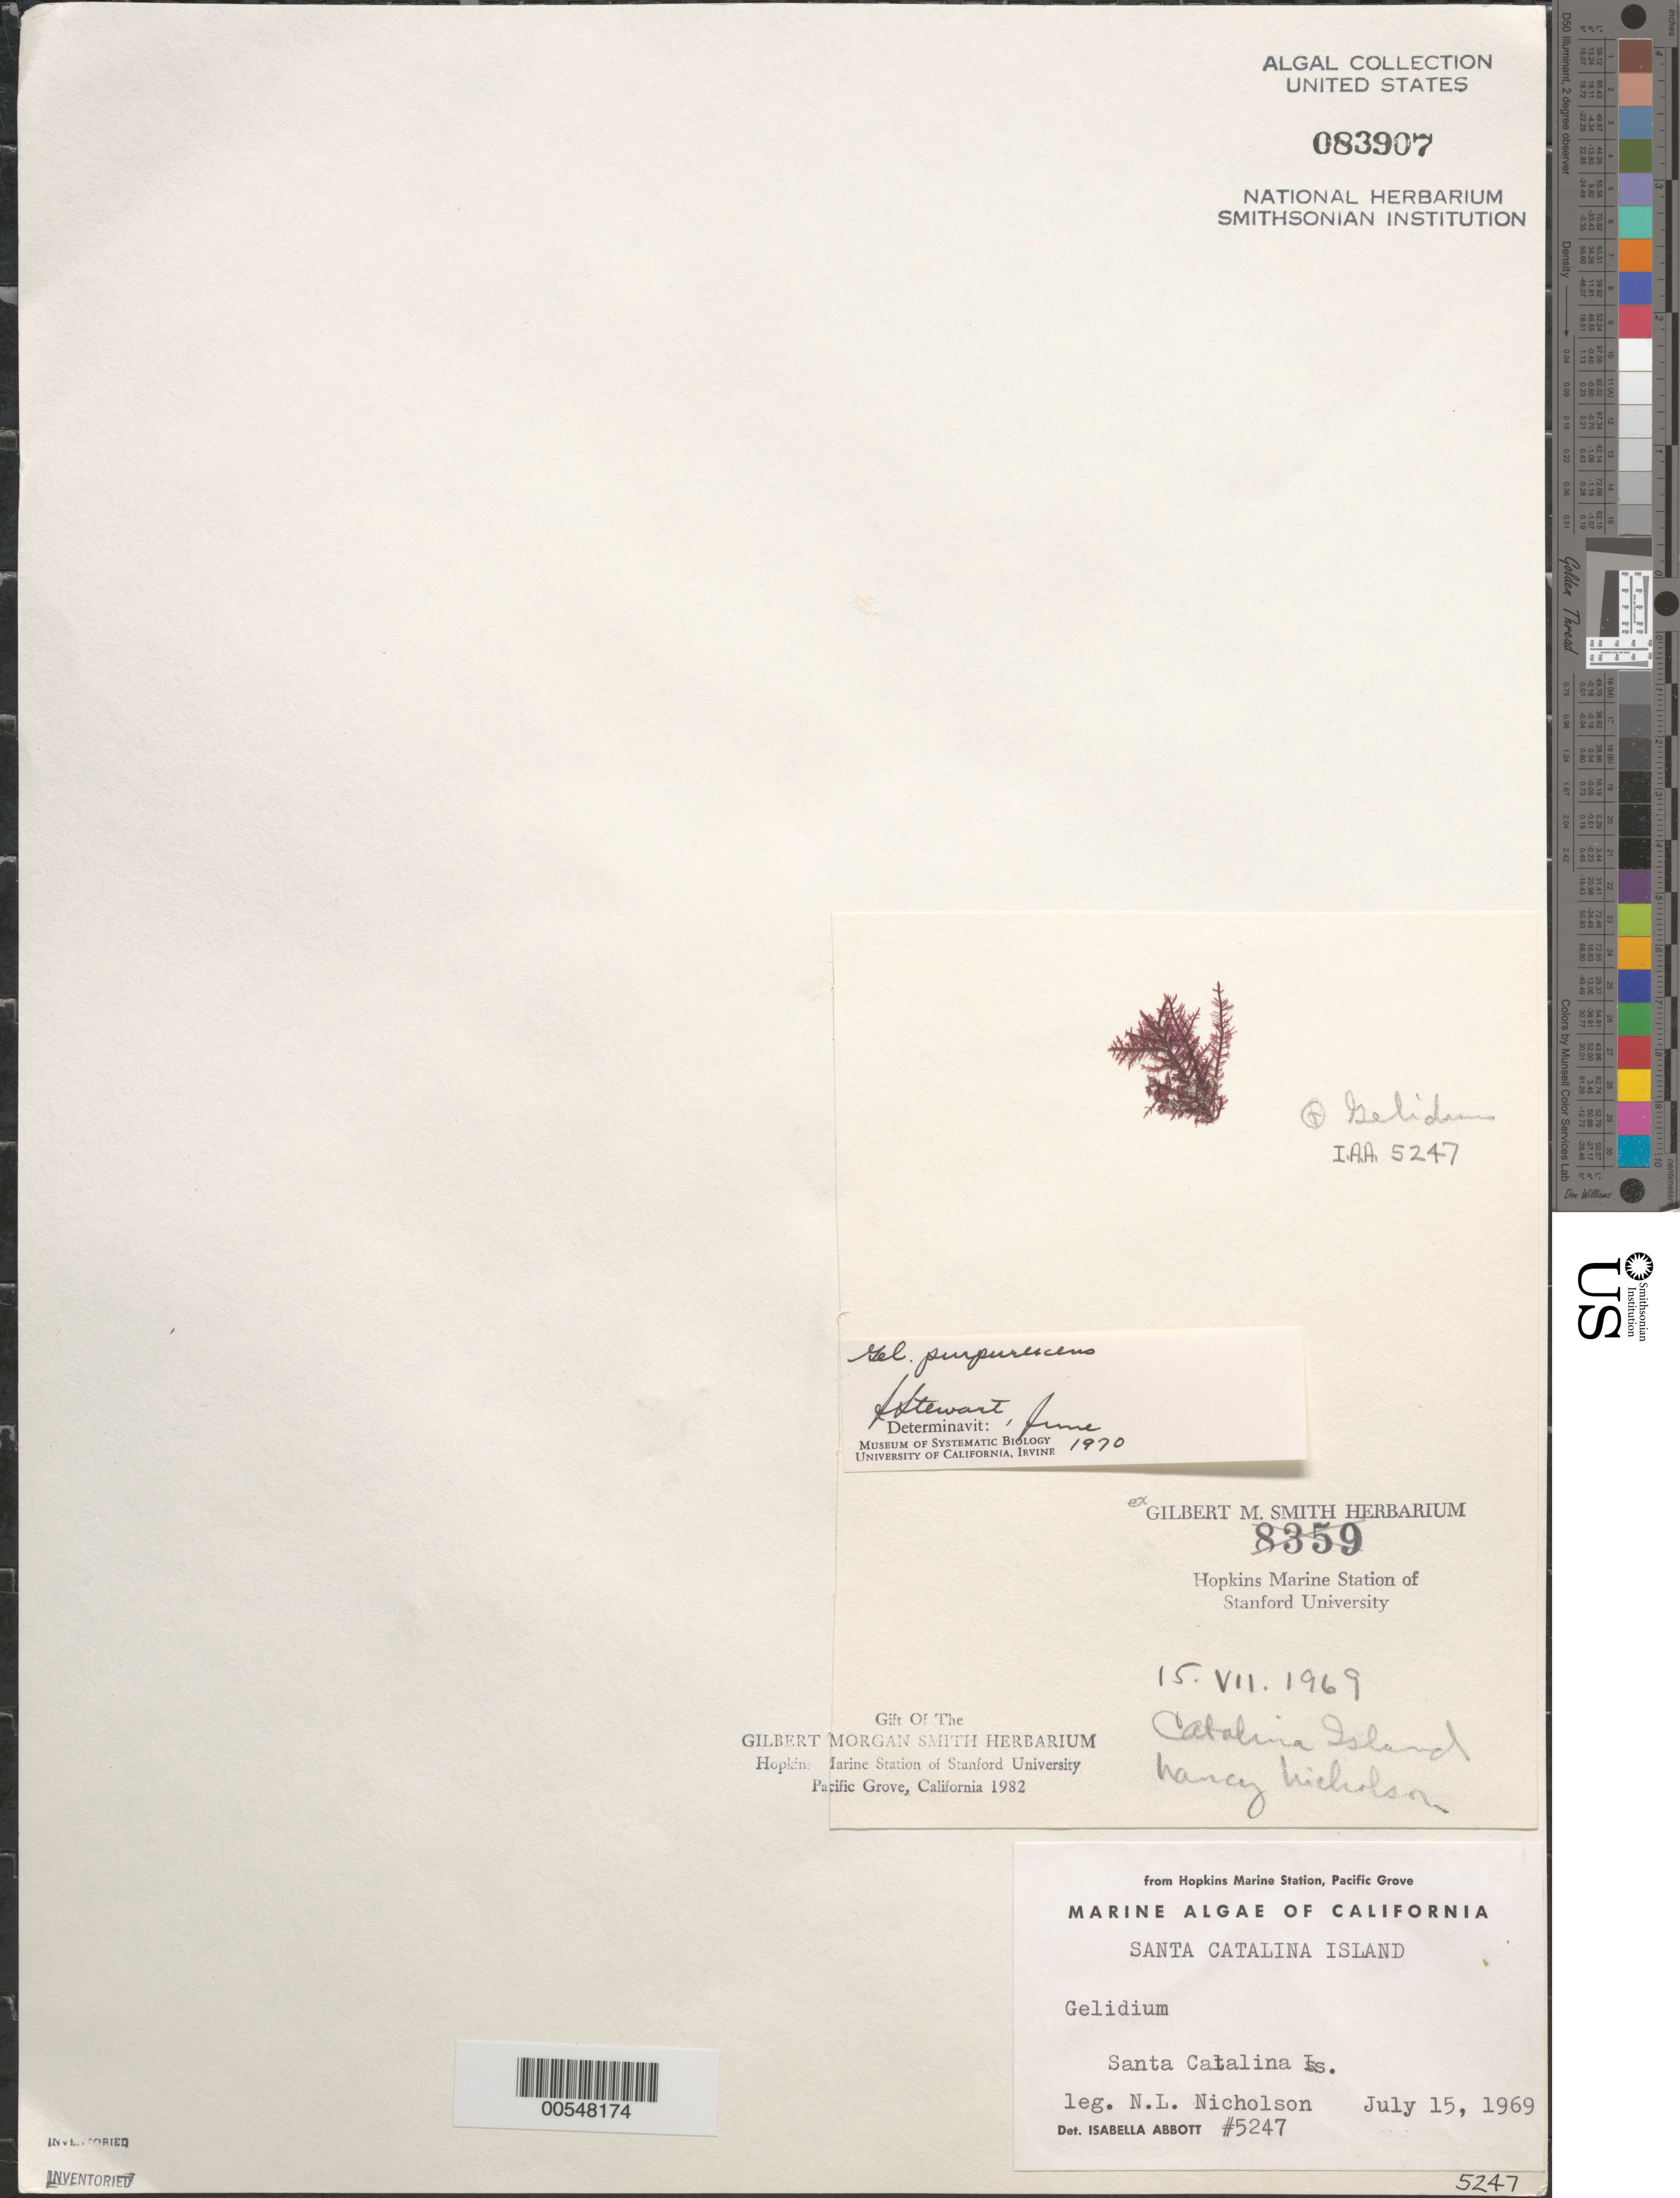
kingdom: Plantae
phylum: Rhodophyta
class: Florideophyceae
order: Gelidiales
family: Gelidiaceae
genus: Gelidium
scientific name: Gelidium purpurascens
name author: N.L. Gardner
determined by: Stewart, J.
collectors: N. Nicholson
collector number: IAA 5247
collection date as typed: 15 Jul 1969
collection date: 1969-07-15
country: United States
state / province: California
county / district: Los Angeles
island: Santa Catalina Island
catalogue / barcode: US 83907